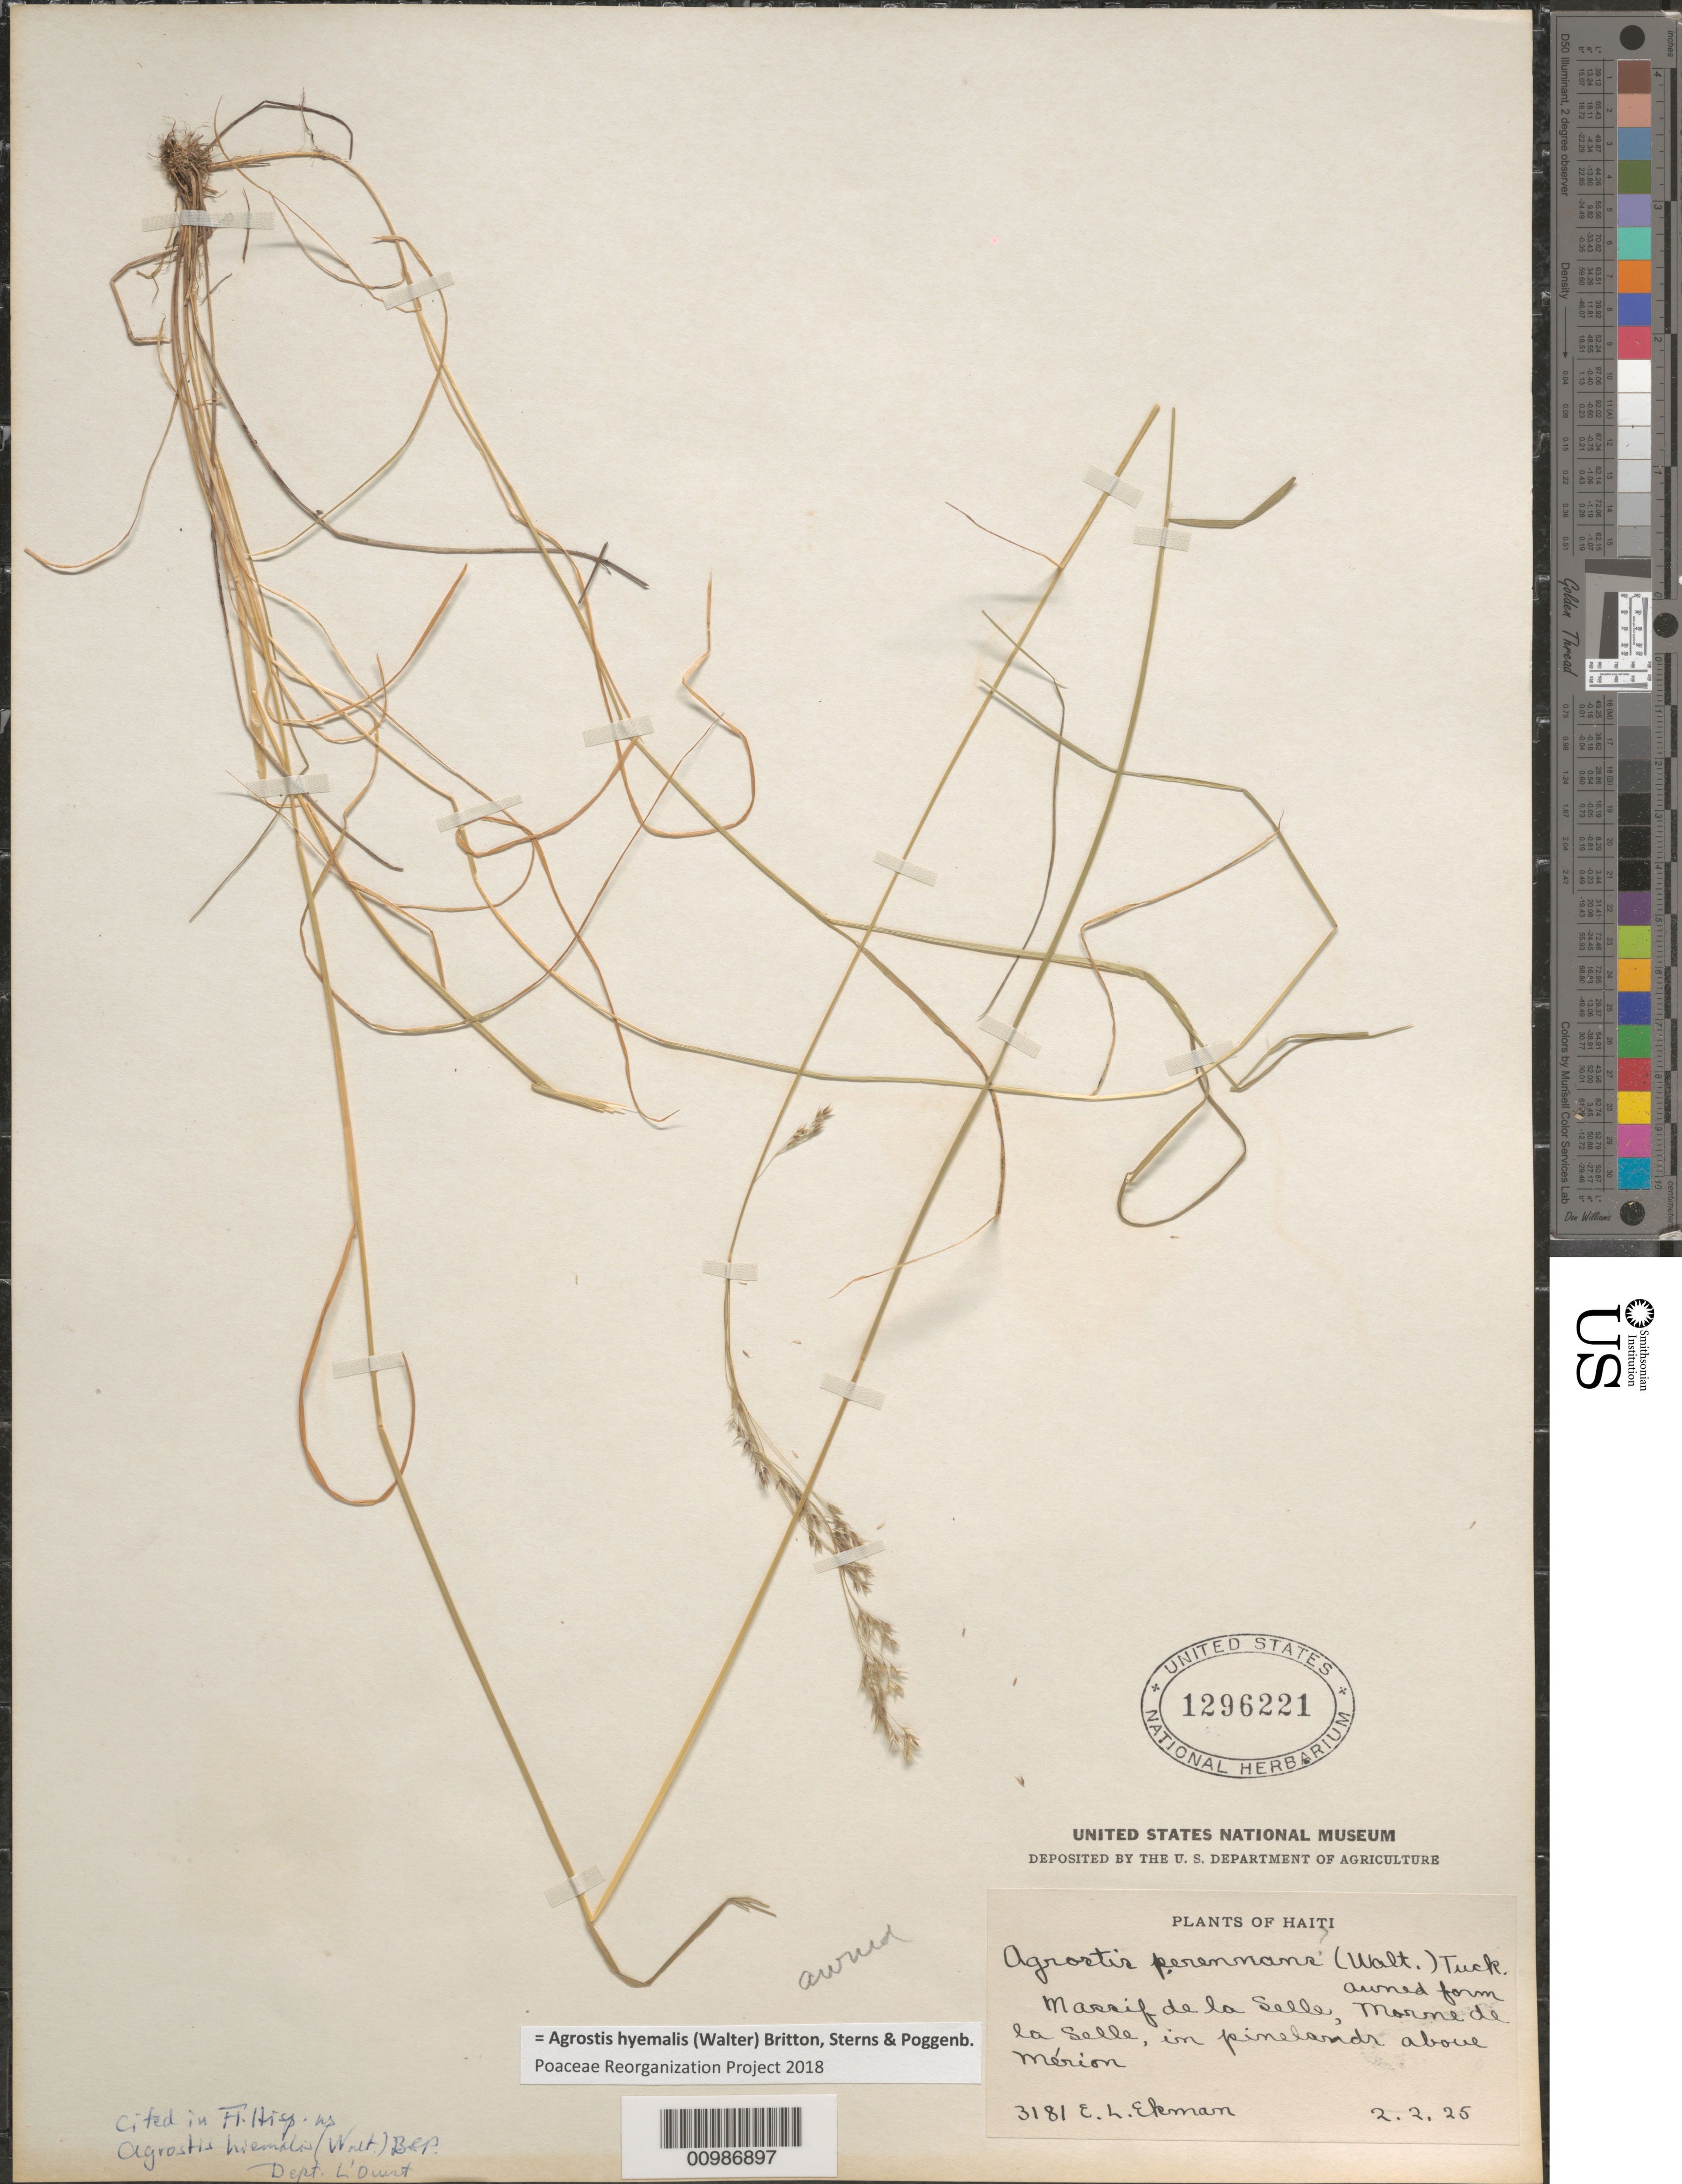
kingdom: Plantae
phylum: Tracheophyta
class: Liliopsida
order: Poales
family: Poaceae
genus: Agrostis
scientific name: Agrostis hyemalis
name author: (Walter) Britton et al.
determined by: Poaceae Reorganization Project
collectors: E. L. Ekman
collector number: H 3181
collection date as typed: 02 Feb 1925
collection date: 1925-02-02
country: Haiti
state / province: Óuest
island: Hispaniola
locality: Massif de la Selle, Morne de la Selle, above Merion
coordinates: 0 N, 0 E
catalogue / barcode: US 1296221